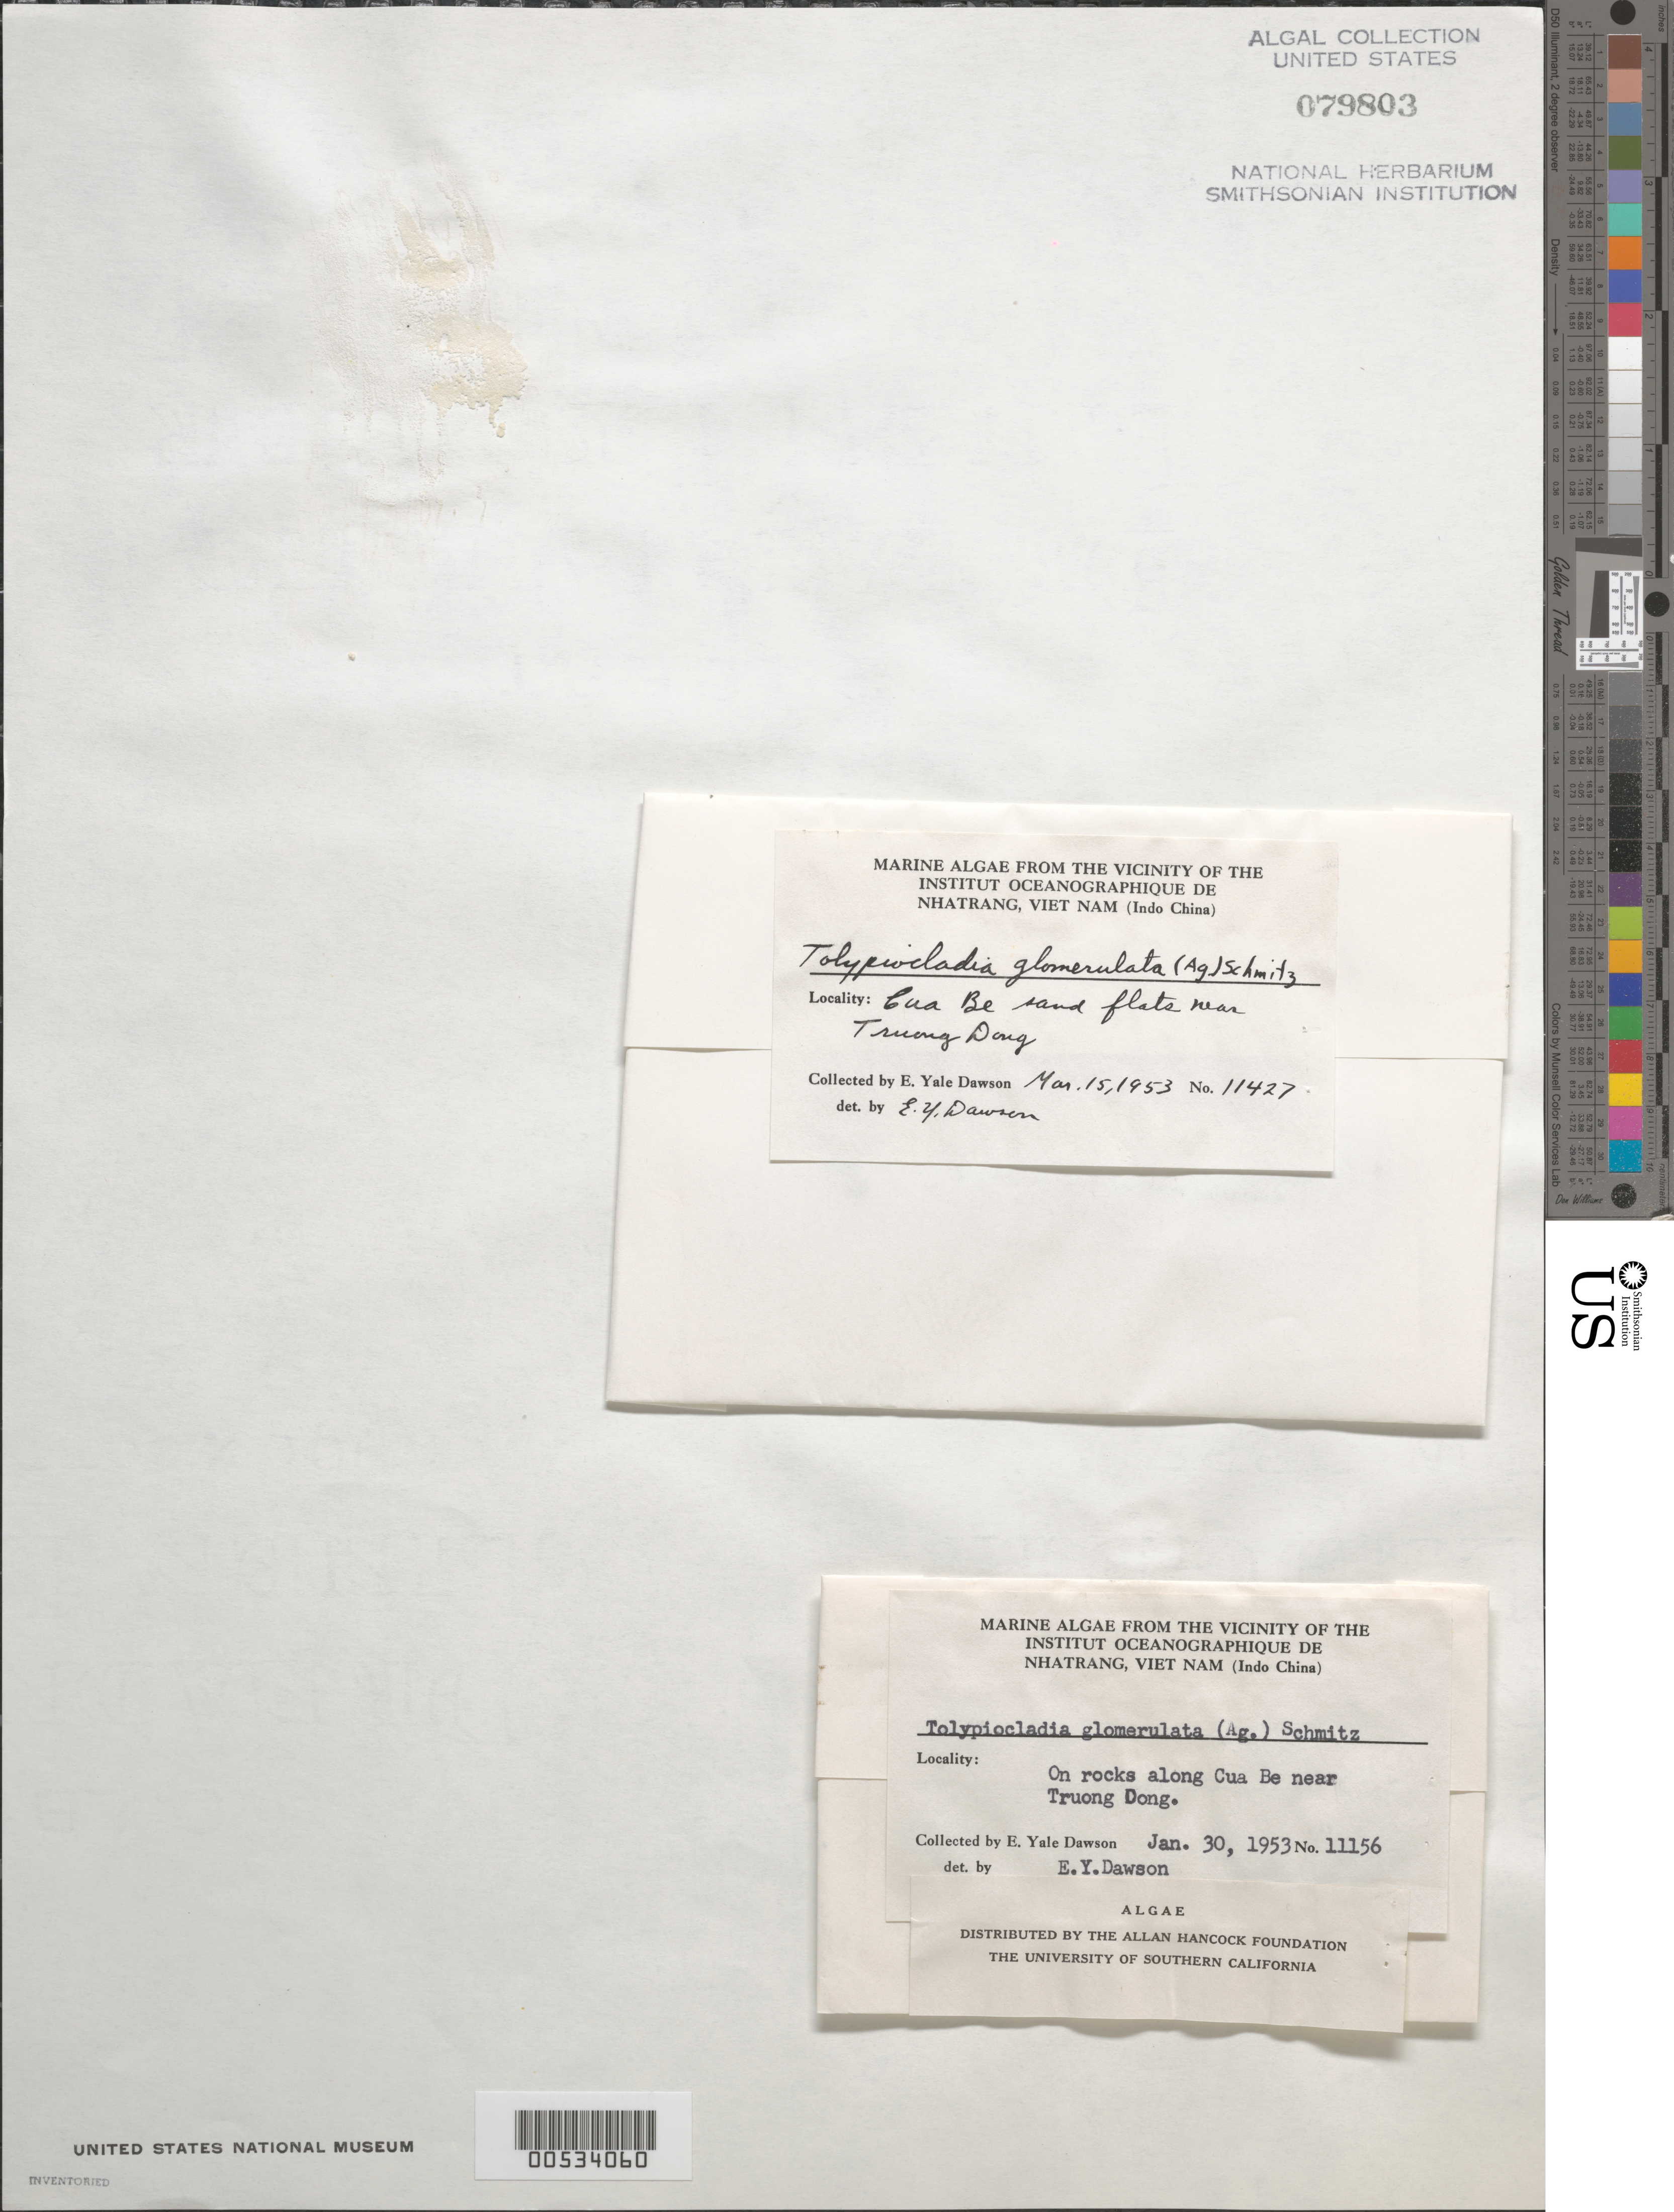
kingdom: Plantae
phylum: Rhodophyta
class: Florideophyceae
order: Ceramiales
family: Rhodomelaceae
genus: Tolypiocladia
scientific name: Tolypiocladia glomerulata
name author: (C. Agardh) F. Schmitz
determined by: Dawson, E. Y.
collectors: E. Y. Dawson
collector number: EYD 11156 & EYD 11427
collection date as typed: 30 Jan 1953 AND 15 Mar 1953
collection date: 1953-01-30,1953-03-15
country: Vietnam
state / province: Phu Khanh Province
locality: Cua Be near Truong Dong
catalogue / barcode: US 79803